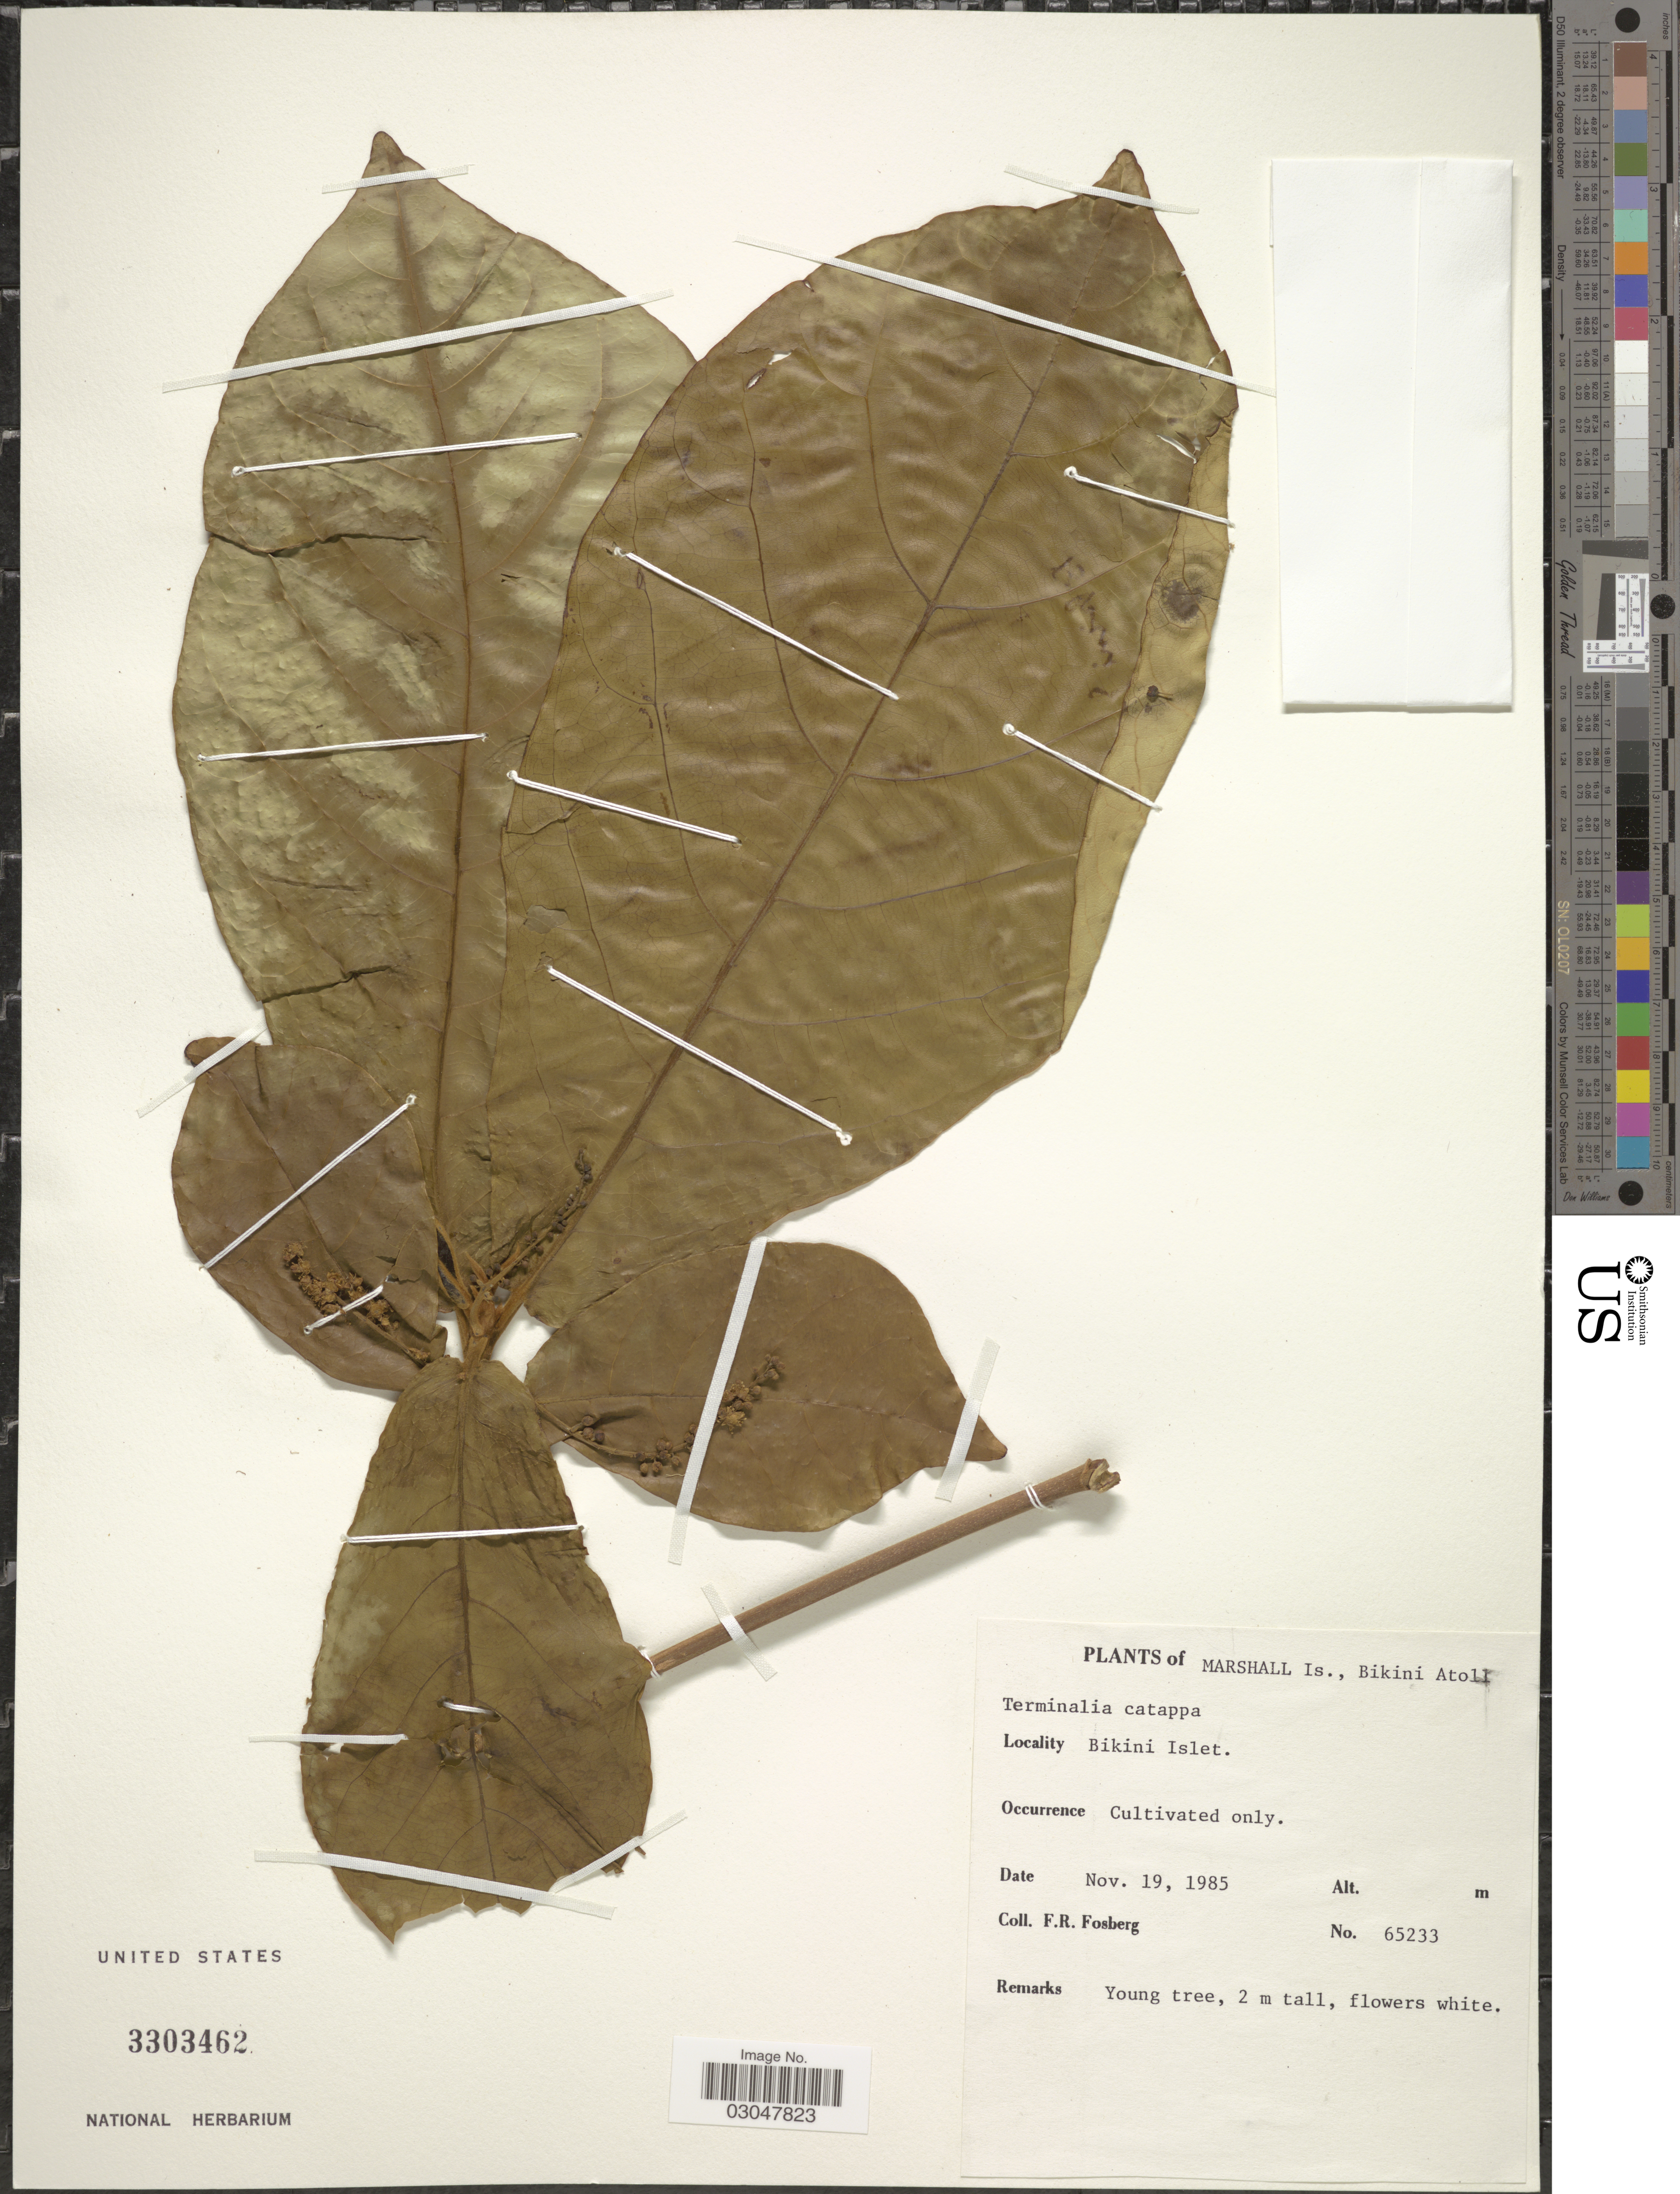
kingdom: Plantae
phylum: Tracheophyta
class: Magnoliopsida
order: Myrtales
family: Combretaceae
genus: Terminalia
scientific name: Terminalia catappa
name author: L.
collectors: F. R. Fosberg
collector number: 65233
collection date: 1985-11-19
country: Marshall Islands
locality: Marshall Is., Bikini Atoll. Bikini Islet.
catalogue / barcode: US 3303462